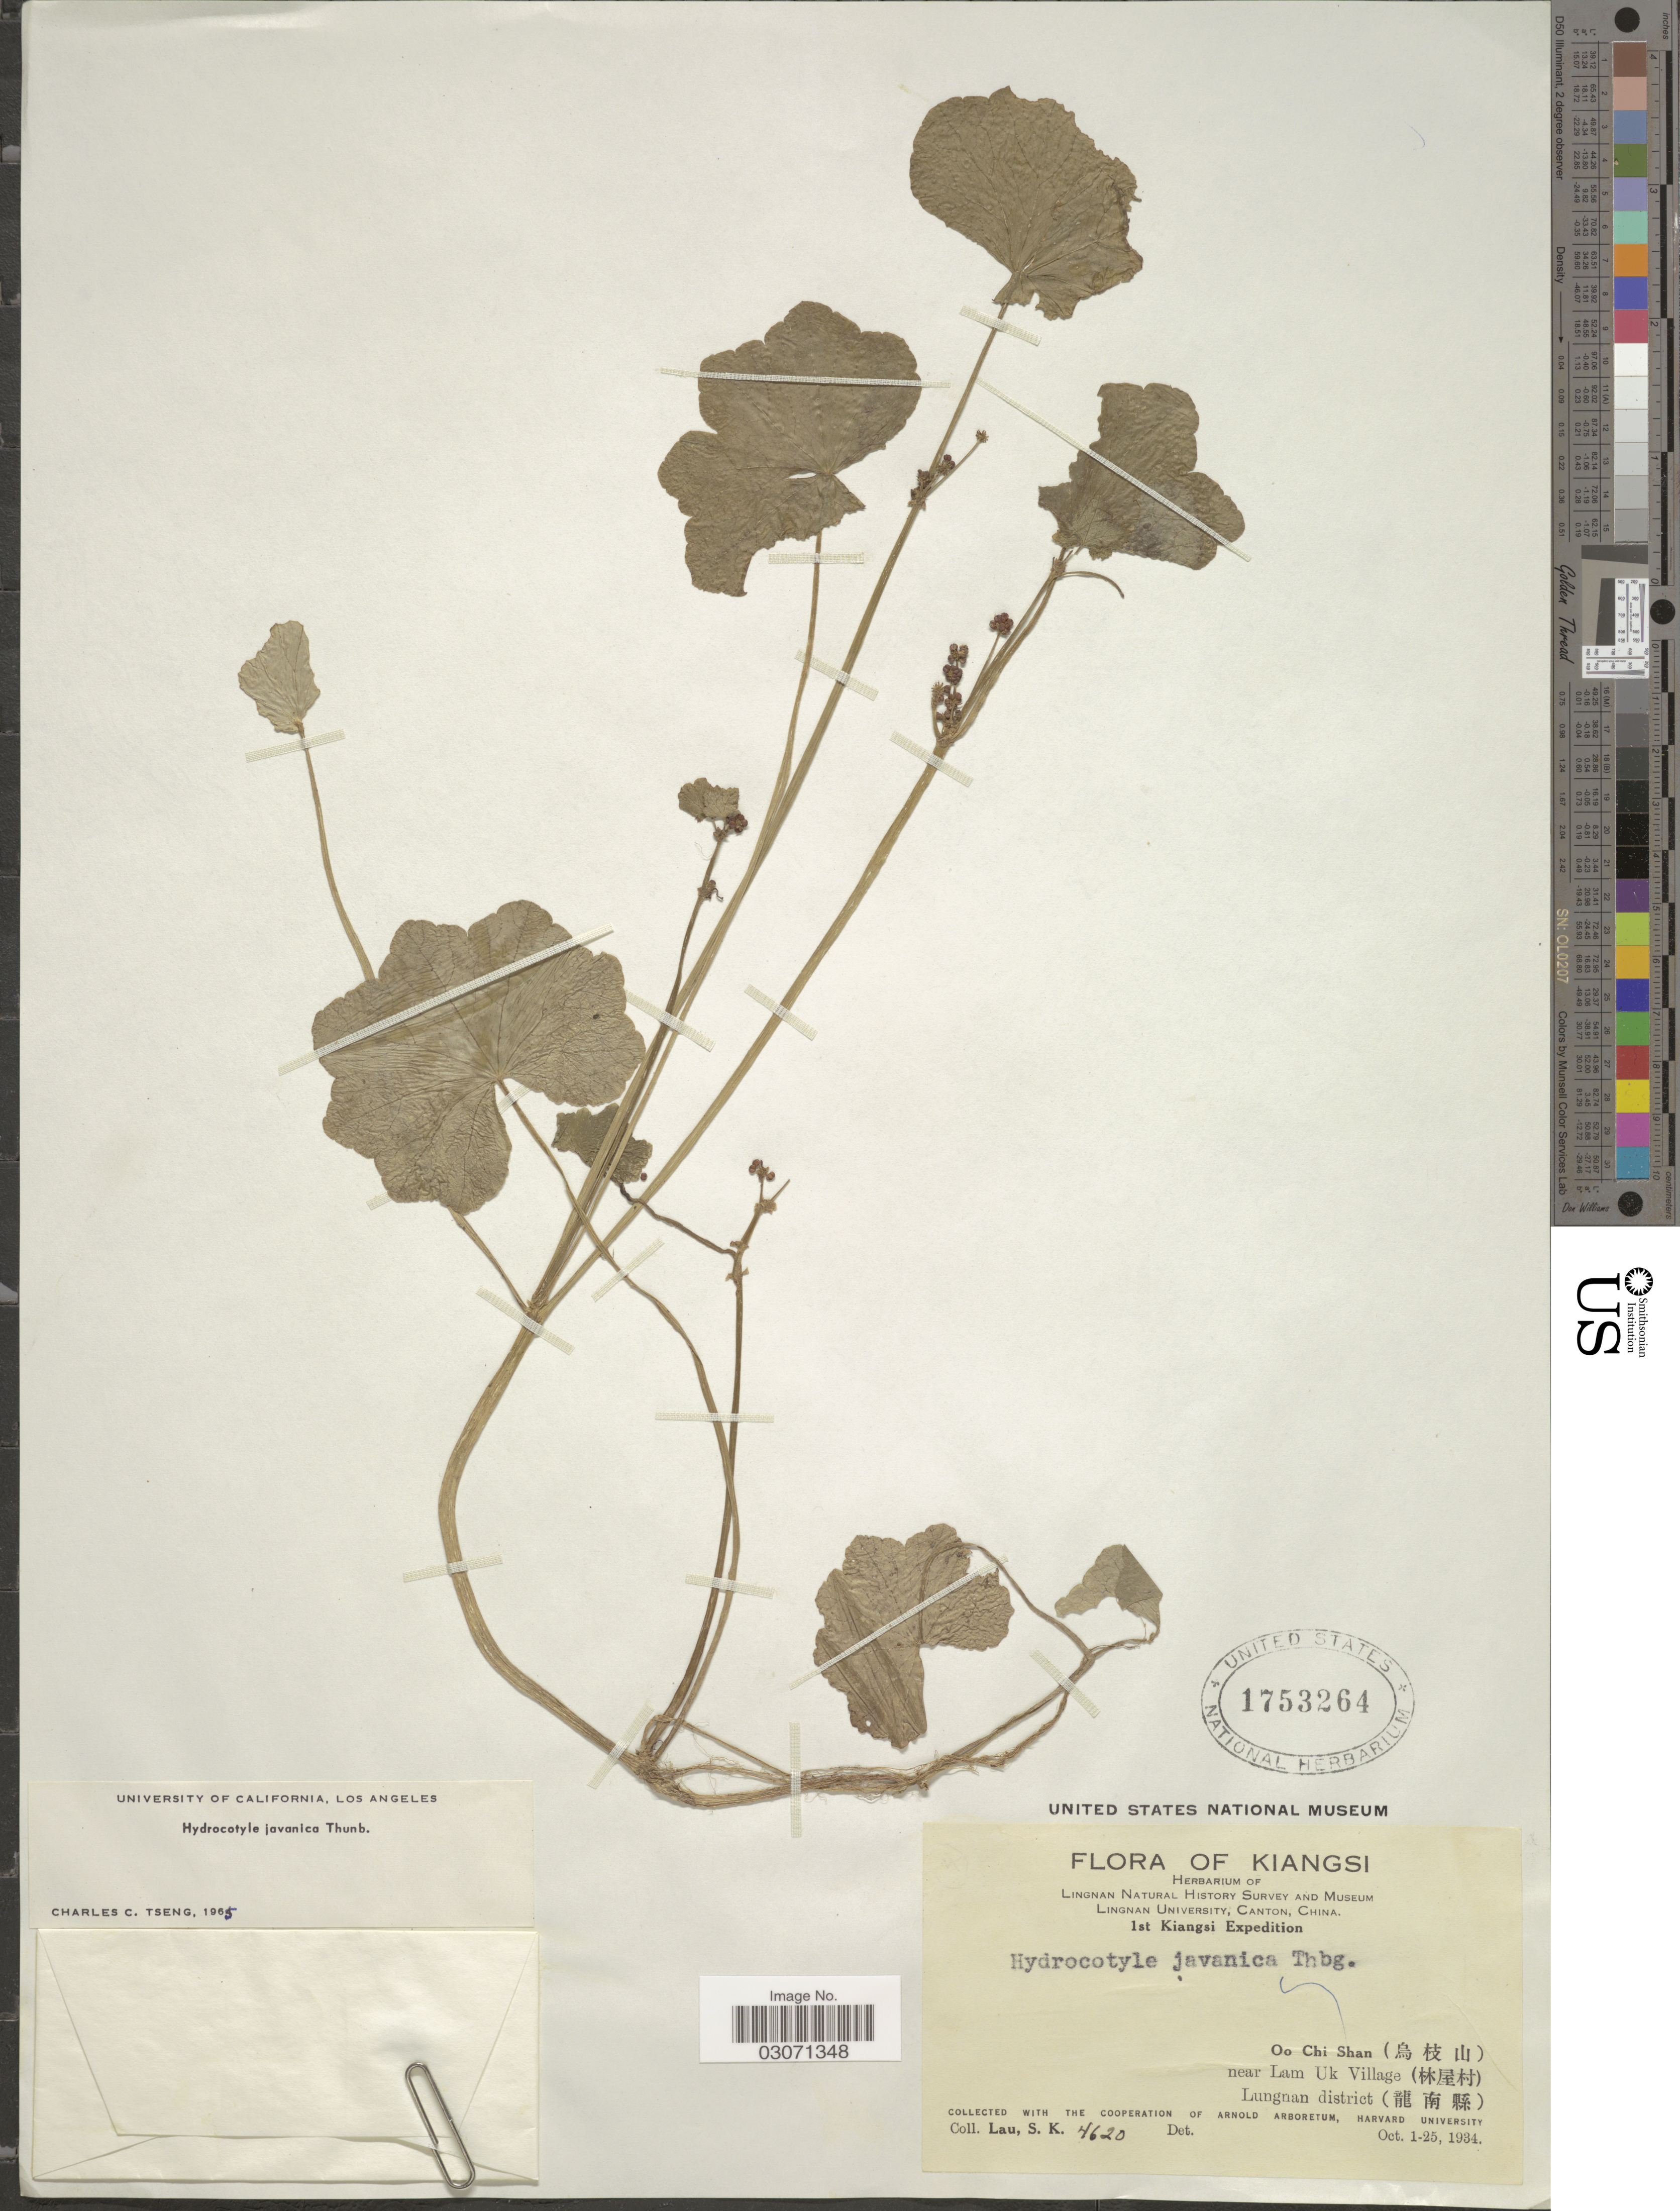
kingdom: Plantae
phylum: Tracheophyta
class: Magnoliopsida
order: Apiales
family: Araliaceae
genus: Hydrocotyle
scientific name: Hydrocotyle javanica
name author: Thunb.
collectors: S. K. Lau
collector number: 4620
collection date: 1934-10-01/1934-10-25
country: China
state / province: Jiangxi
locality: Oo Chi Shan near Lam Uk Village, Lungnan district.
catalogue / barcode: US 1753264